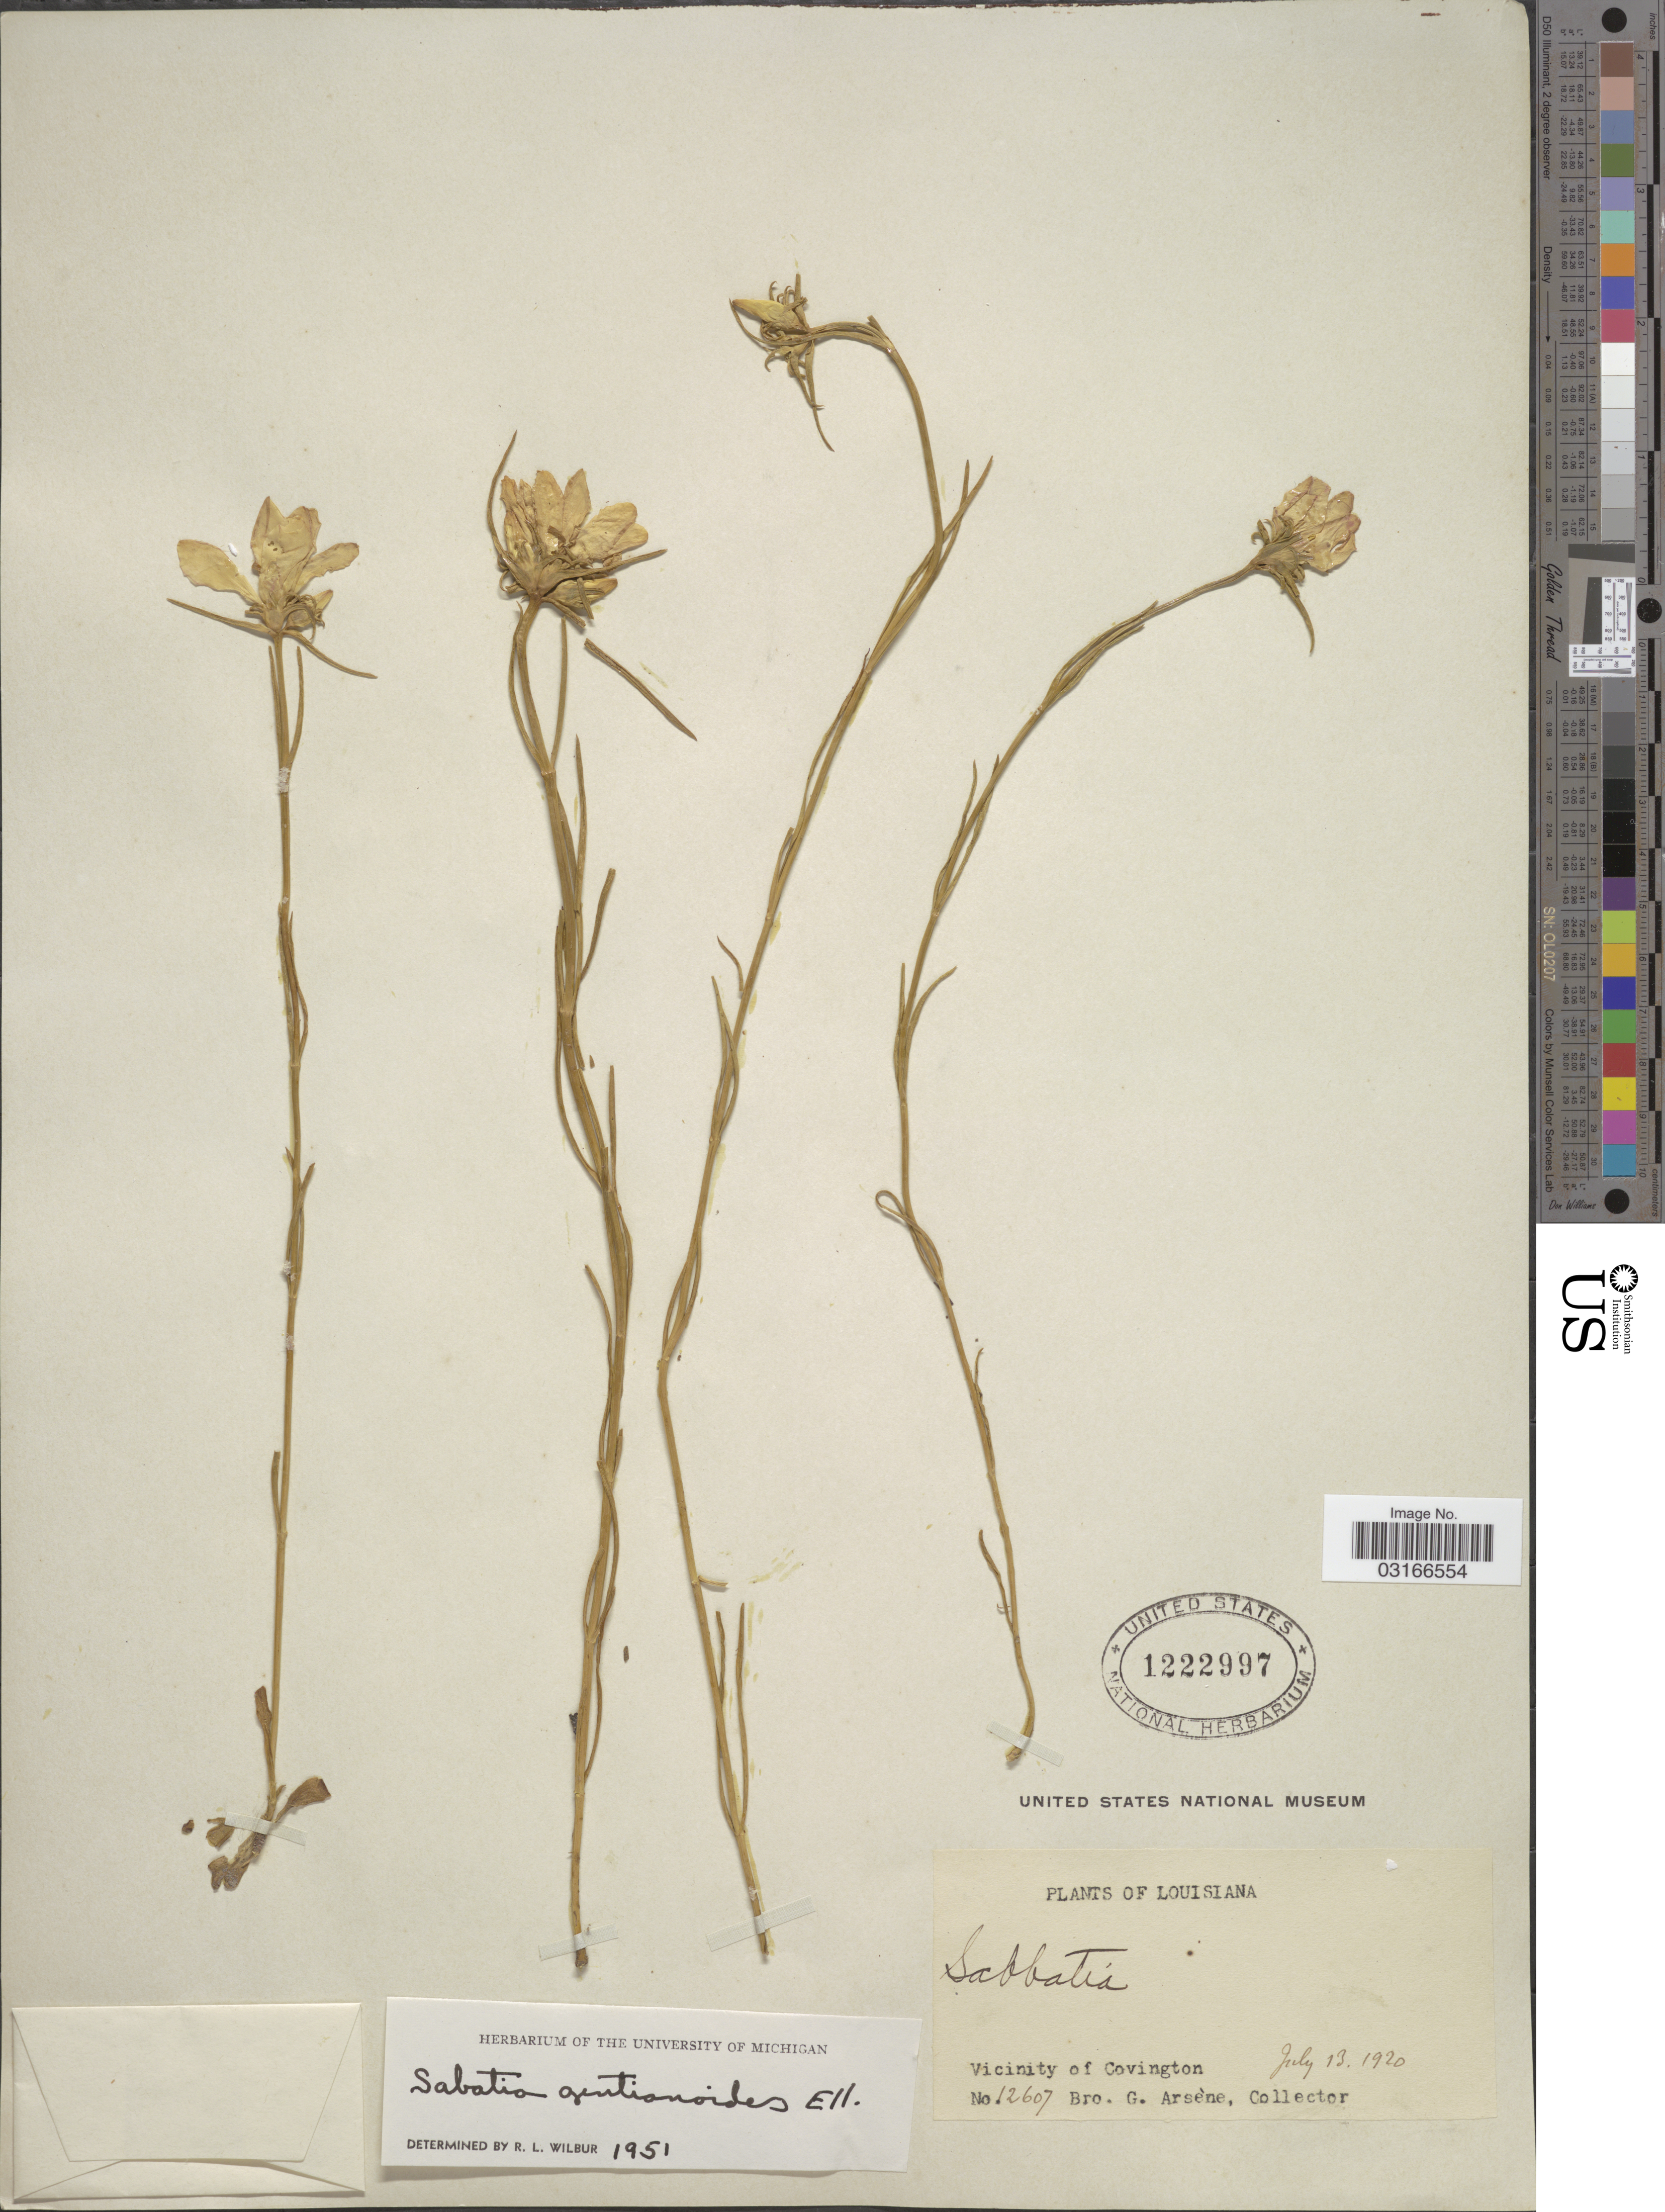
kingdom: Plantae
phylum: Tracheophyta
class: Magnoliopsida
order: Gentianales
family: Gentianaceae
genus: Sabatia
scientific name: Sabatia gentianoides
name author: Elliott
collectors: Bro. G. Arsène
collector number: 12607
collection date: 1920-07-13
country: United States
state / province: Louisiana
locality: Vicinity of Covington.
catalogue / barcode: US 1222997